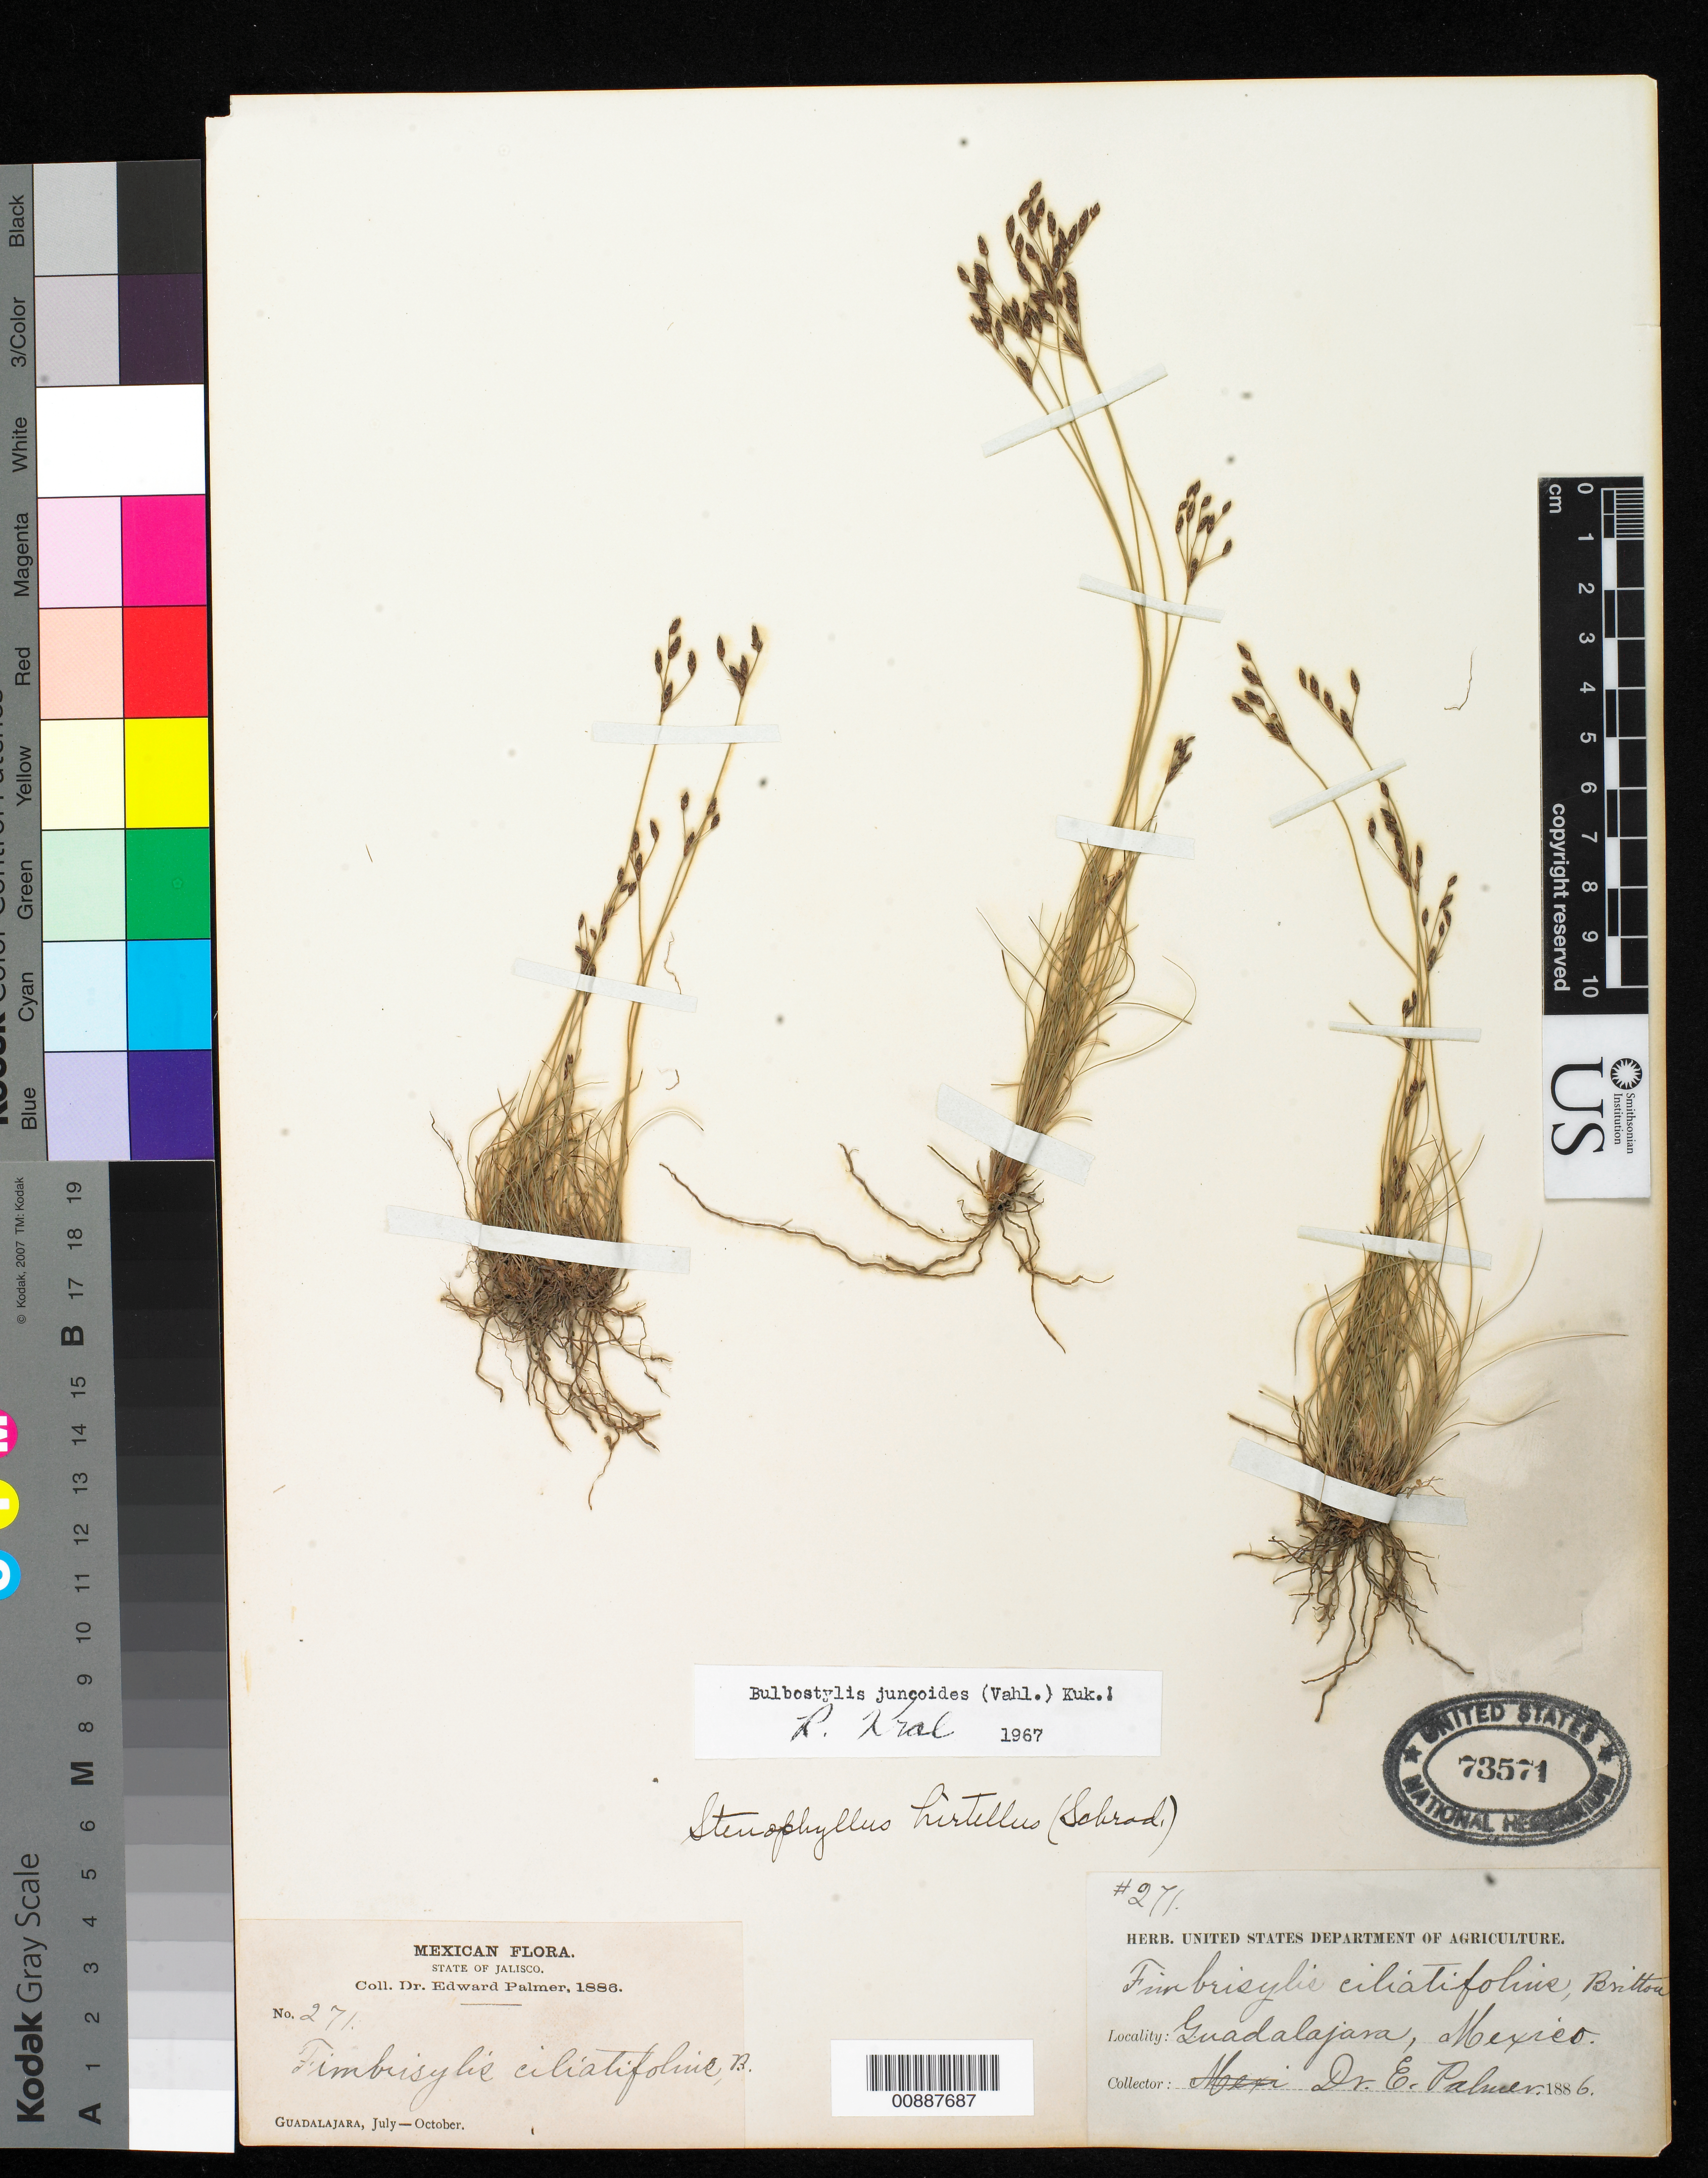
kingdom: Plantae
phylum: Tracheophyta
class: Liliopsida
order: Poales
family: Cyperaceae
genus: Bulbostylis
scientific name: Bulbostylis juncoides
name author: (Vahl) Kük. ex Herter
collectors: E. Palmer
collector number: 271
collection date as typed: Jul 1886 to -- Oct 1886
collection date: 1886-07/1886-10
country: Mexico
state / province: Jalisco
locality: Guadalajara, Jalisco.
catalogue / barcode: US 73571